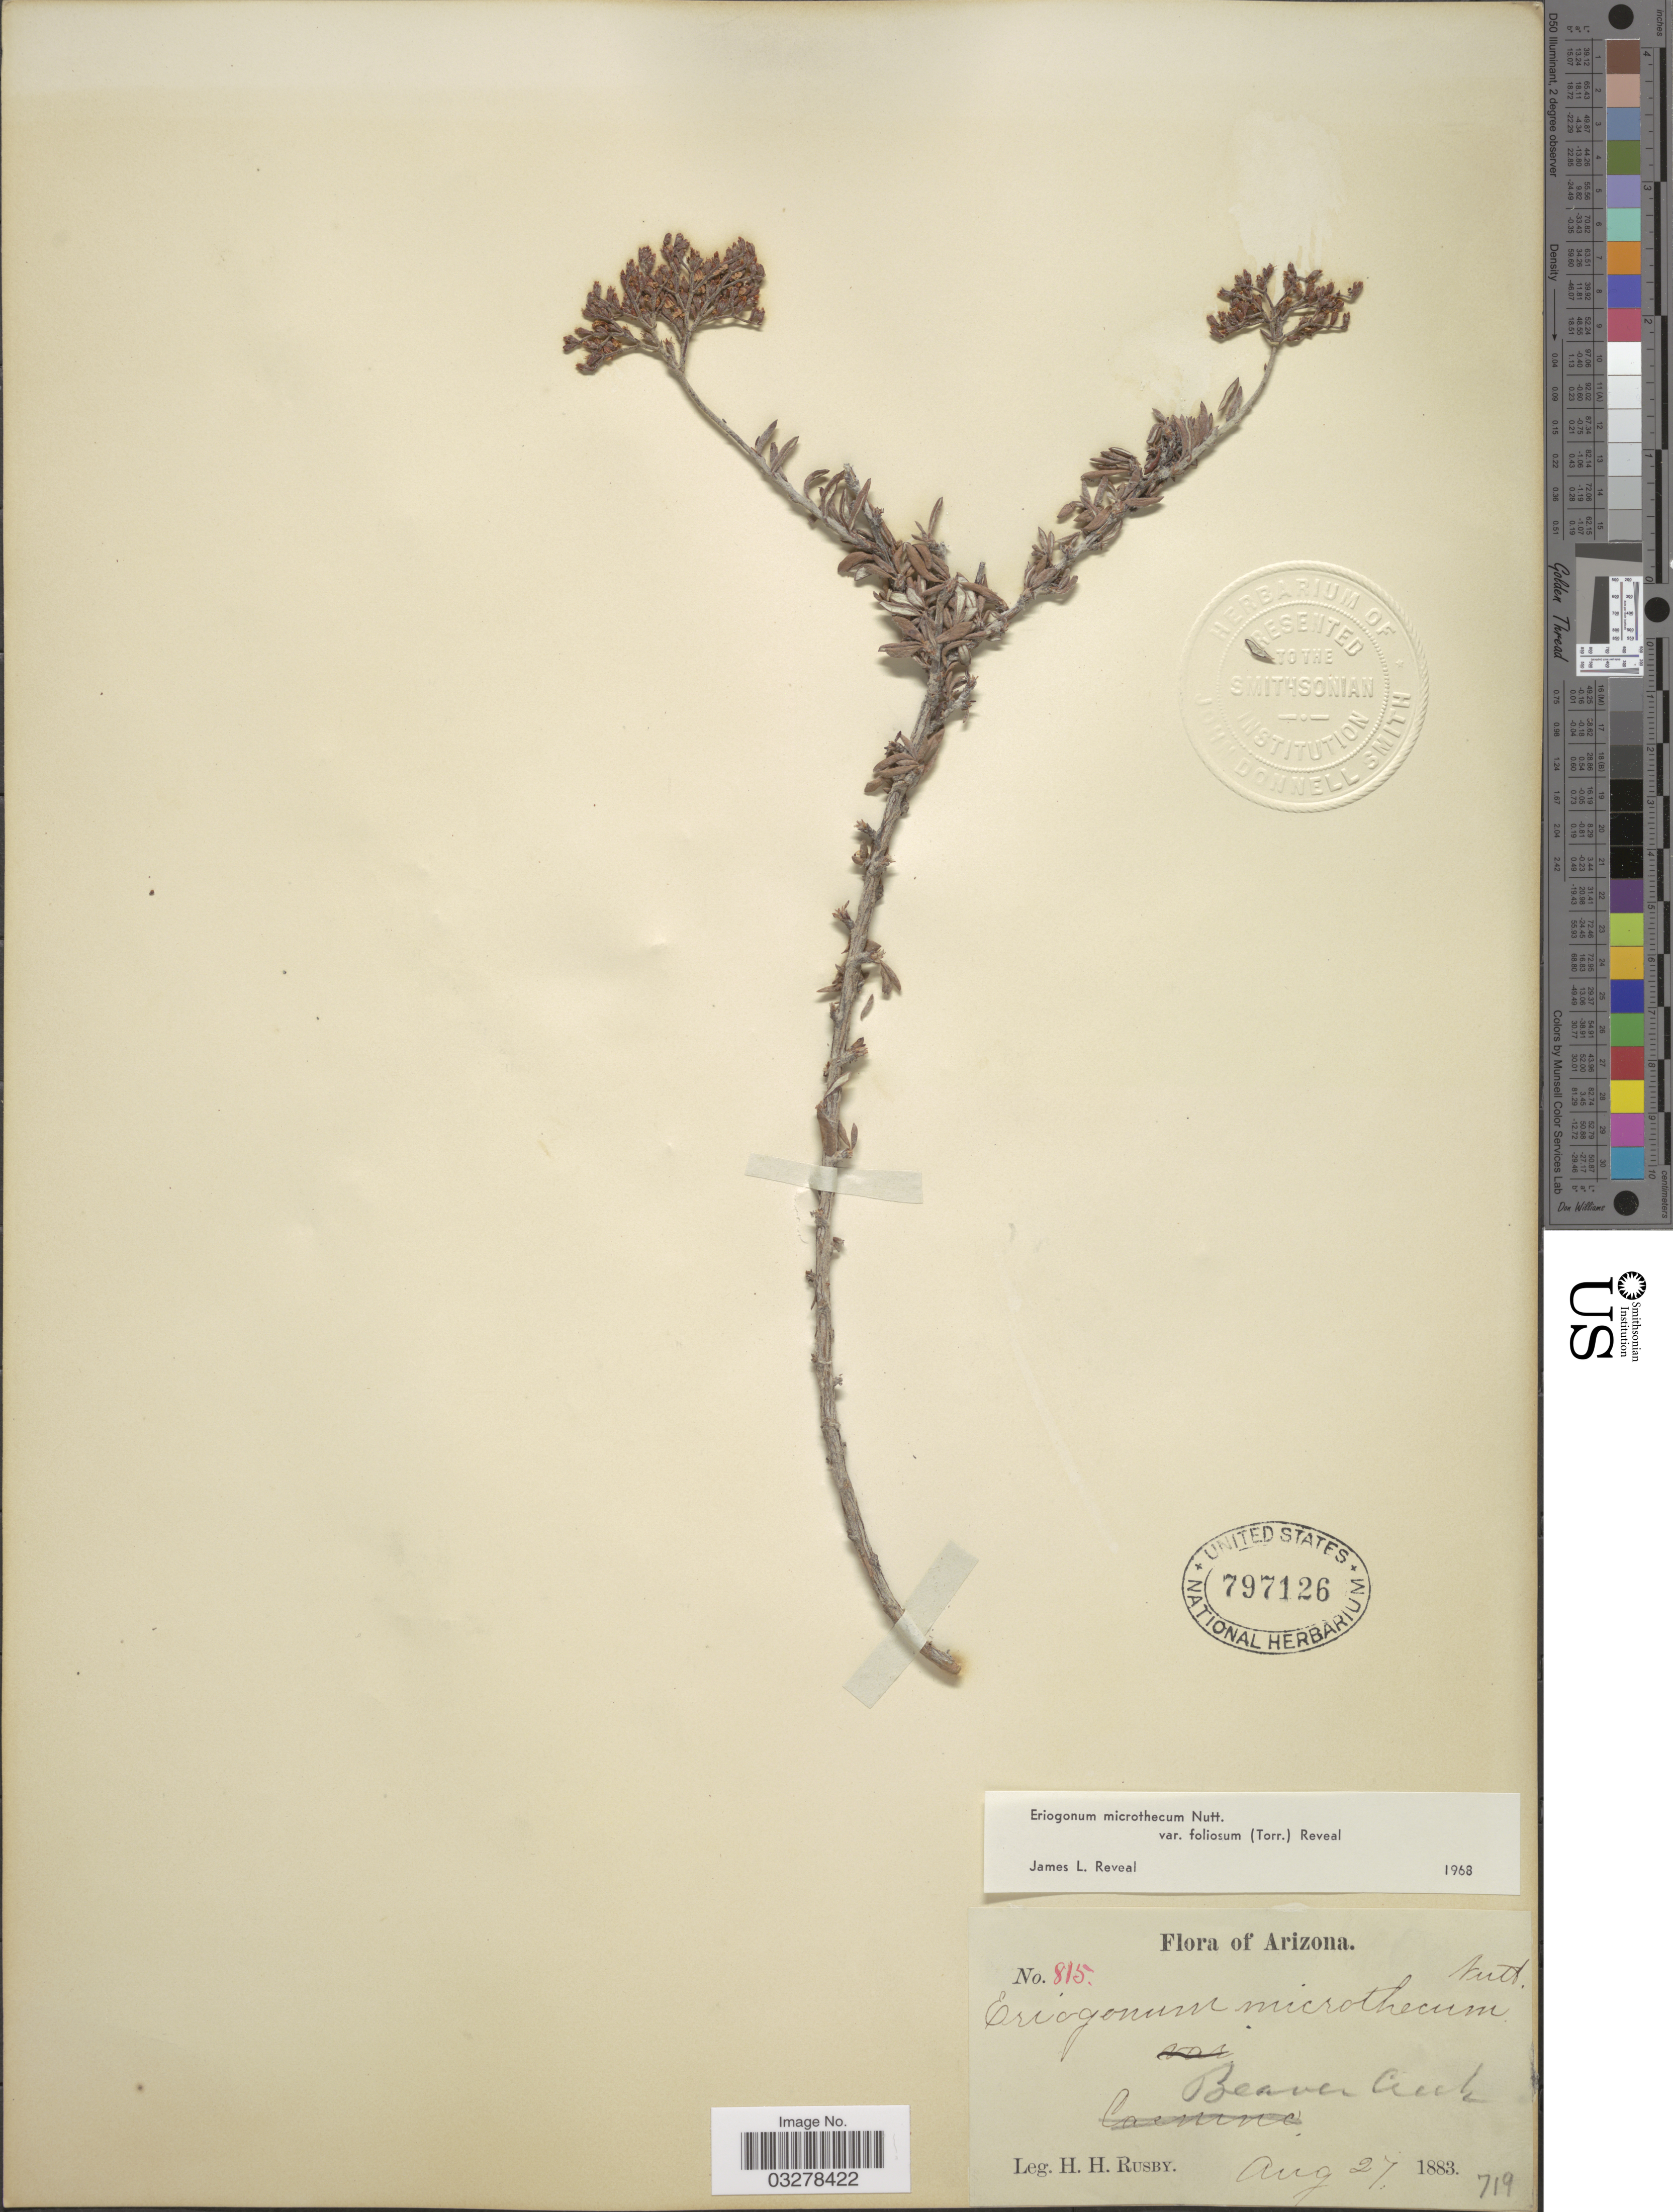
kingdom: Plantae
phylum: Tracheophyta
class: Magnoliopsida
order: Caryophyllales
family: Polygonaceae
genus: Eriogonum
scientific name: Eriogonum microtheca var. foliosum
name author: (Torr. & A. Gray) Reveal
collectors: H. H. Rusby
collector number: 815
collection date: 1883-08-27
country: United States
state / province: Arizona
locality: Beaver Creek.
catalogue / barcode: US 797126